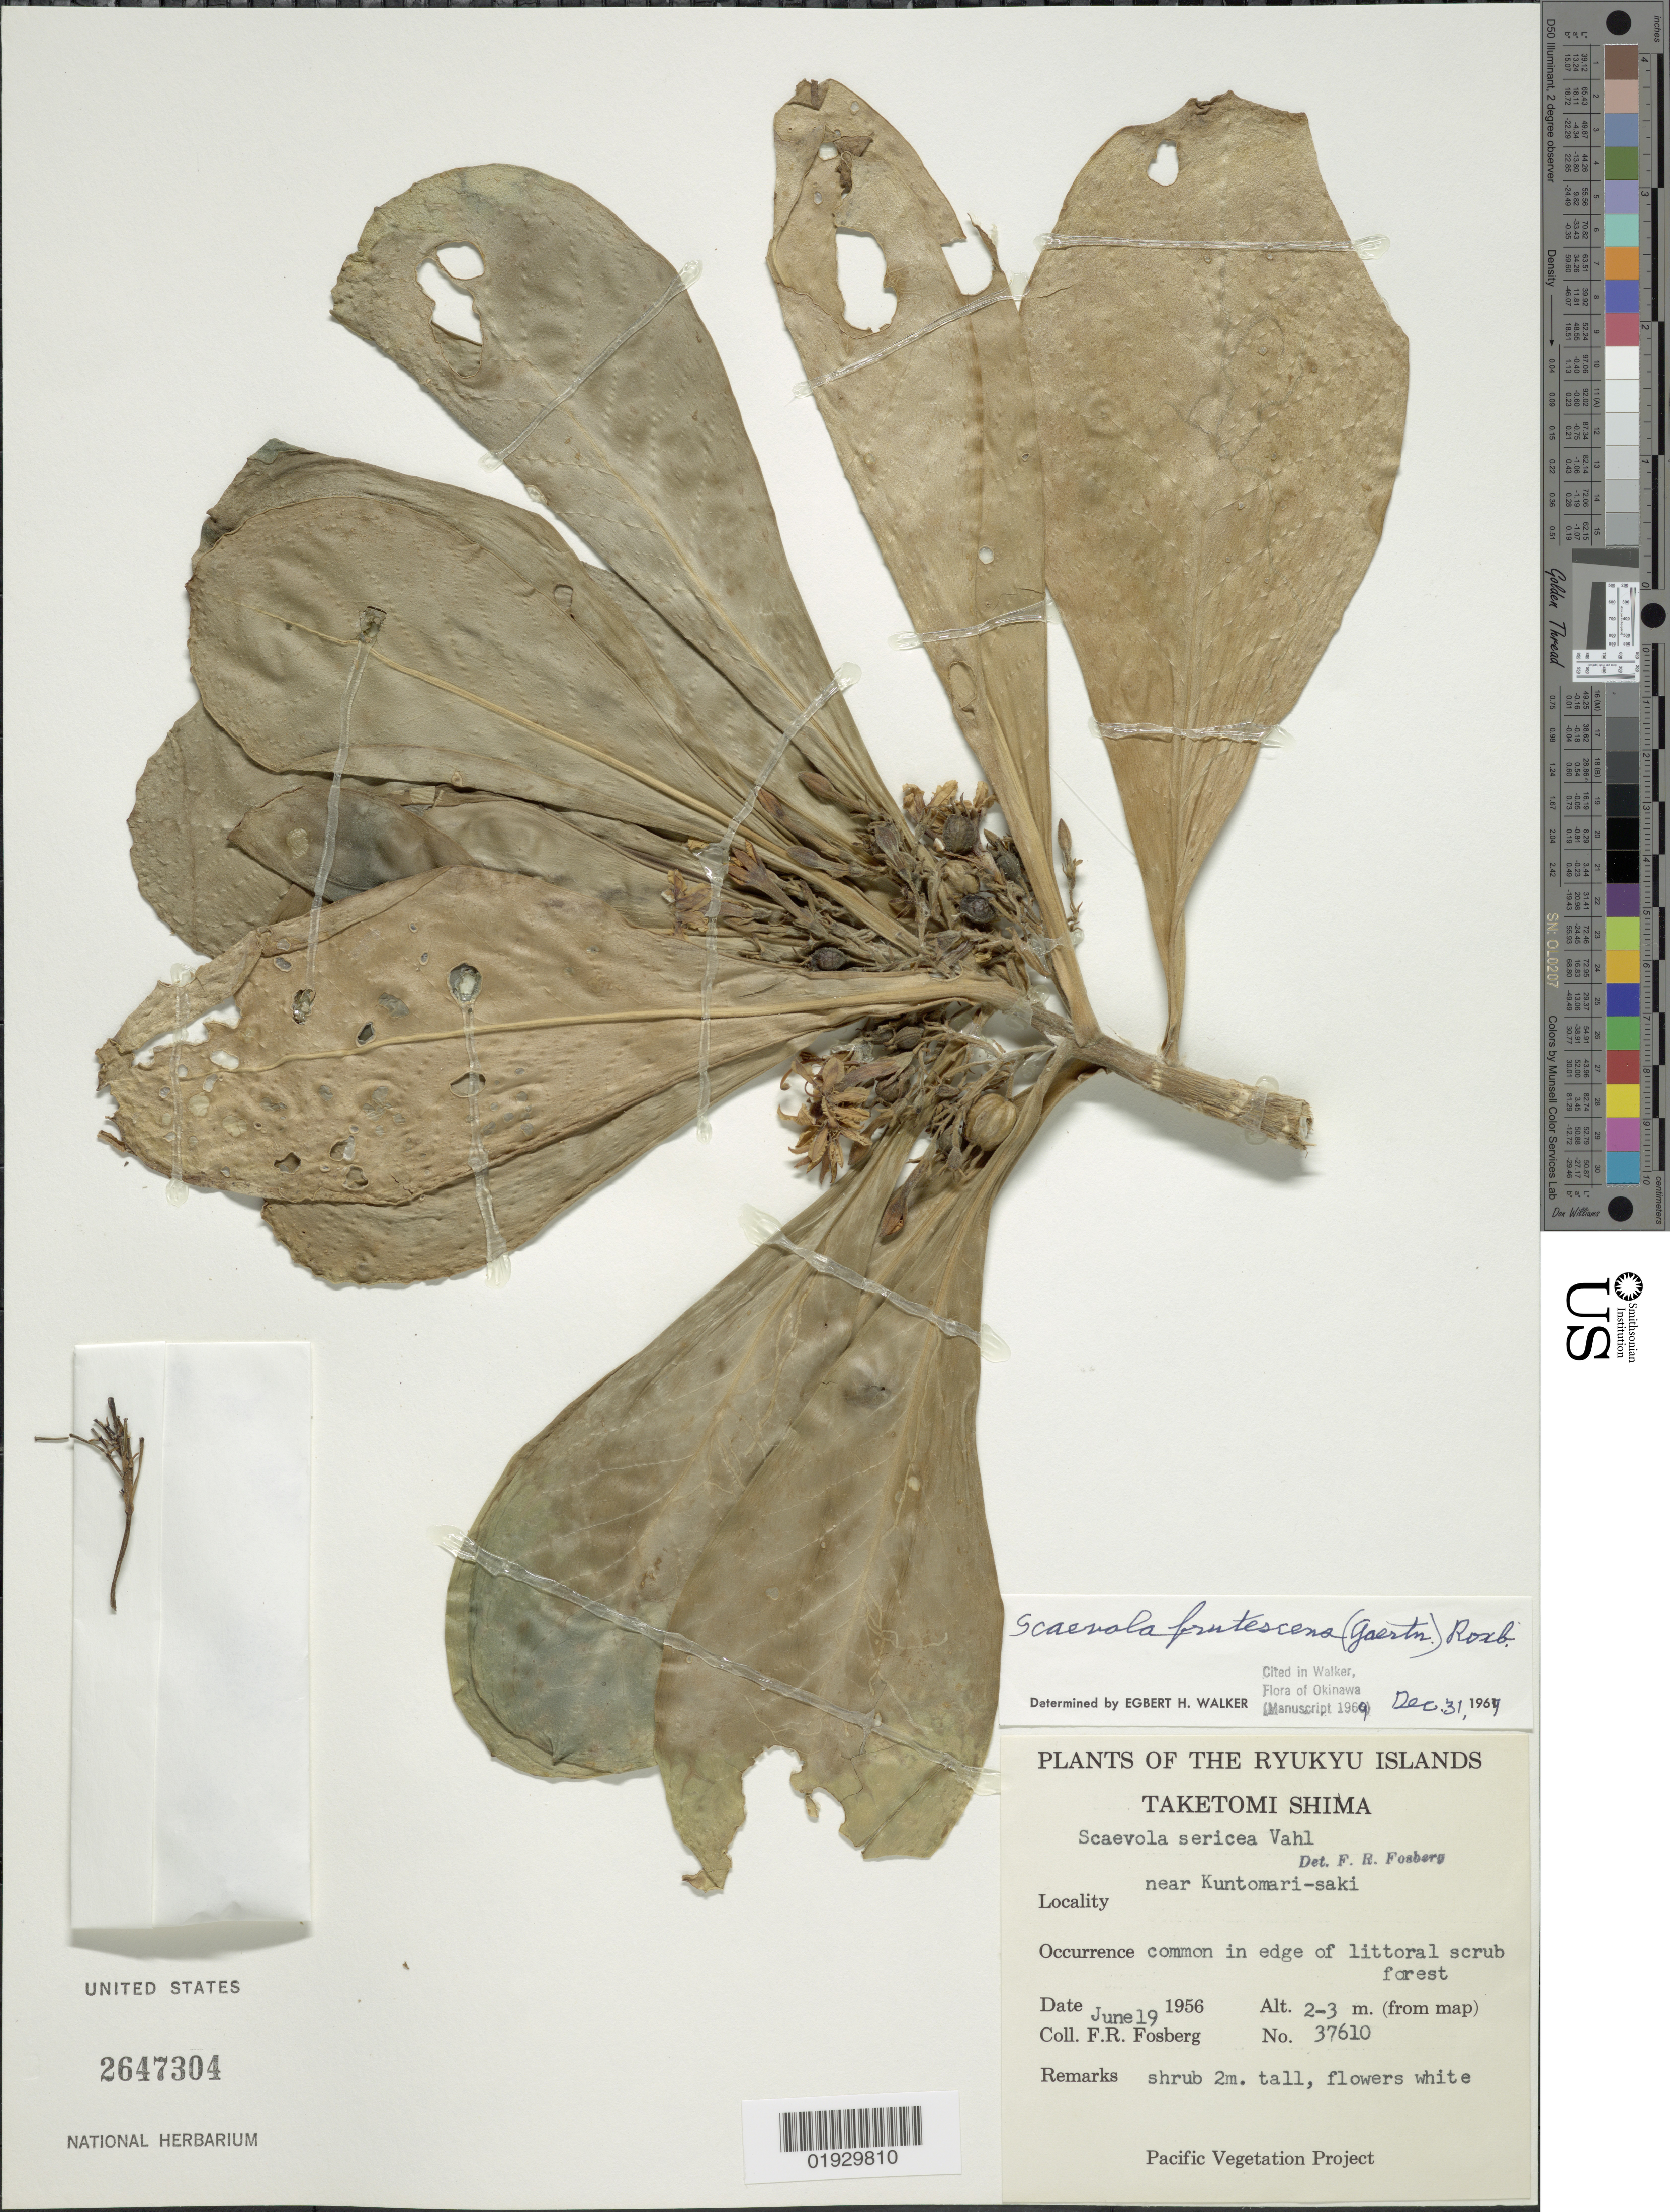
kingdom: Plantae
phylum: Tracheophyta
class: Magnoliopsida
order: Asterales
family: Goodeniaceae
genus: Scaevola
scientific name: Scaevola taccada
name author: (Gaertn.) Roxb.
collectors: F. R. Fosberg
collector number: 37610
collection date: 1956-06-19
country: Japan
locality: Ryukyu Islands. Taketomi Shima. Near Kuntomari-saki.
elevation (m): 2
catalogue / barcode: US 2647304